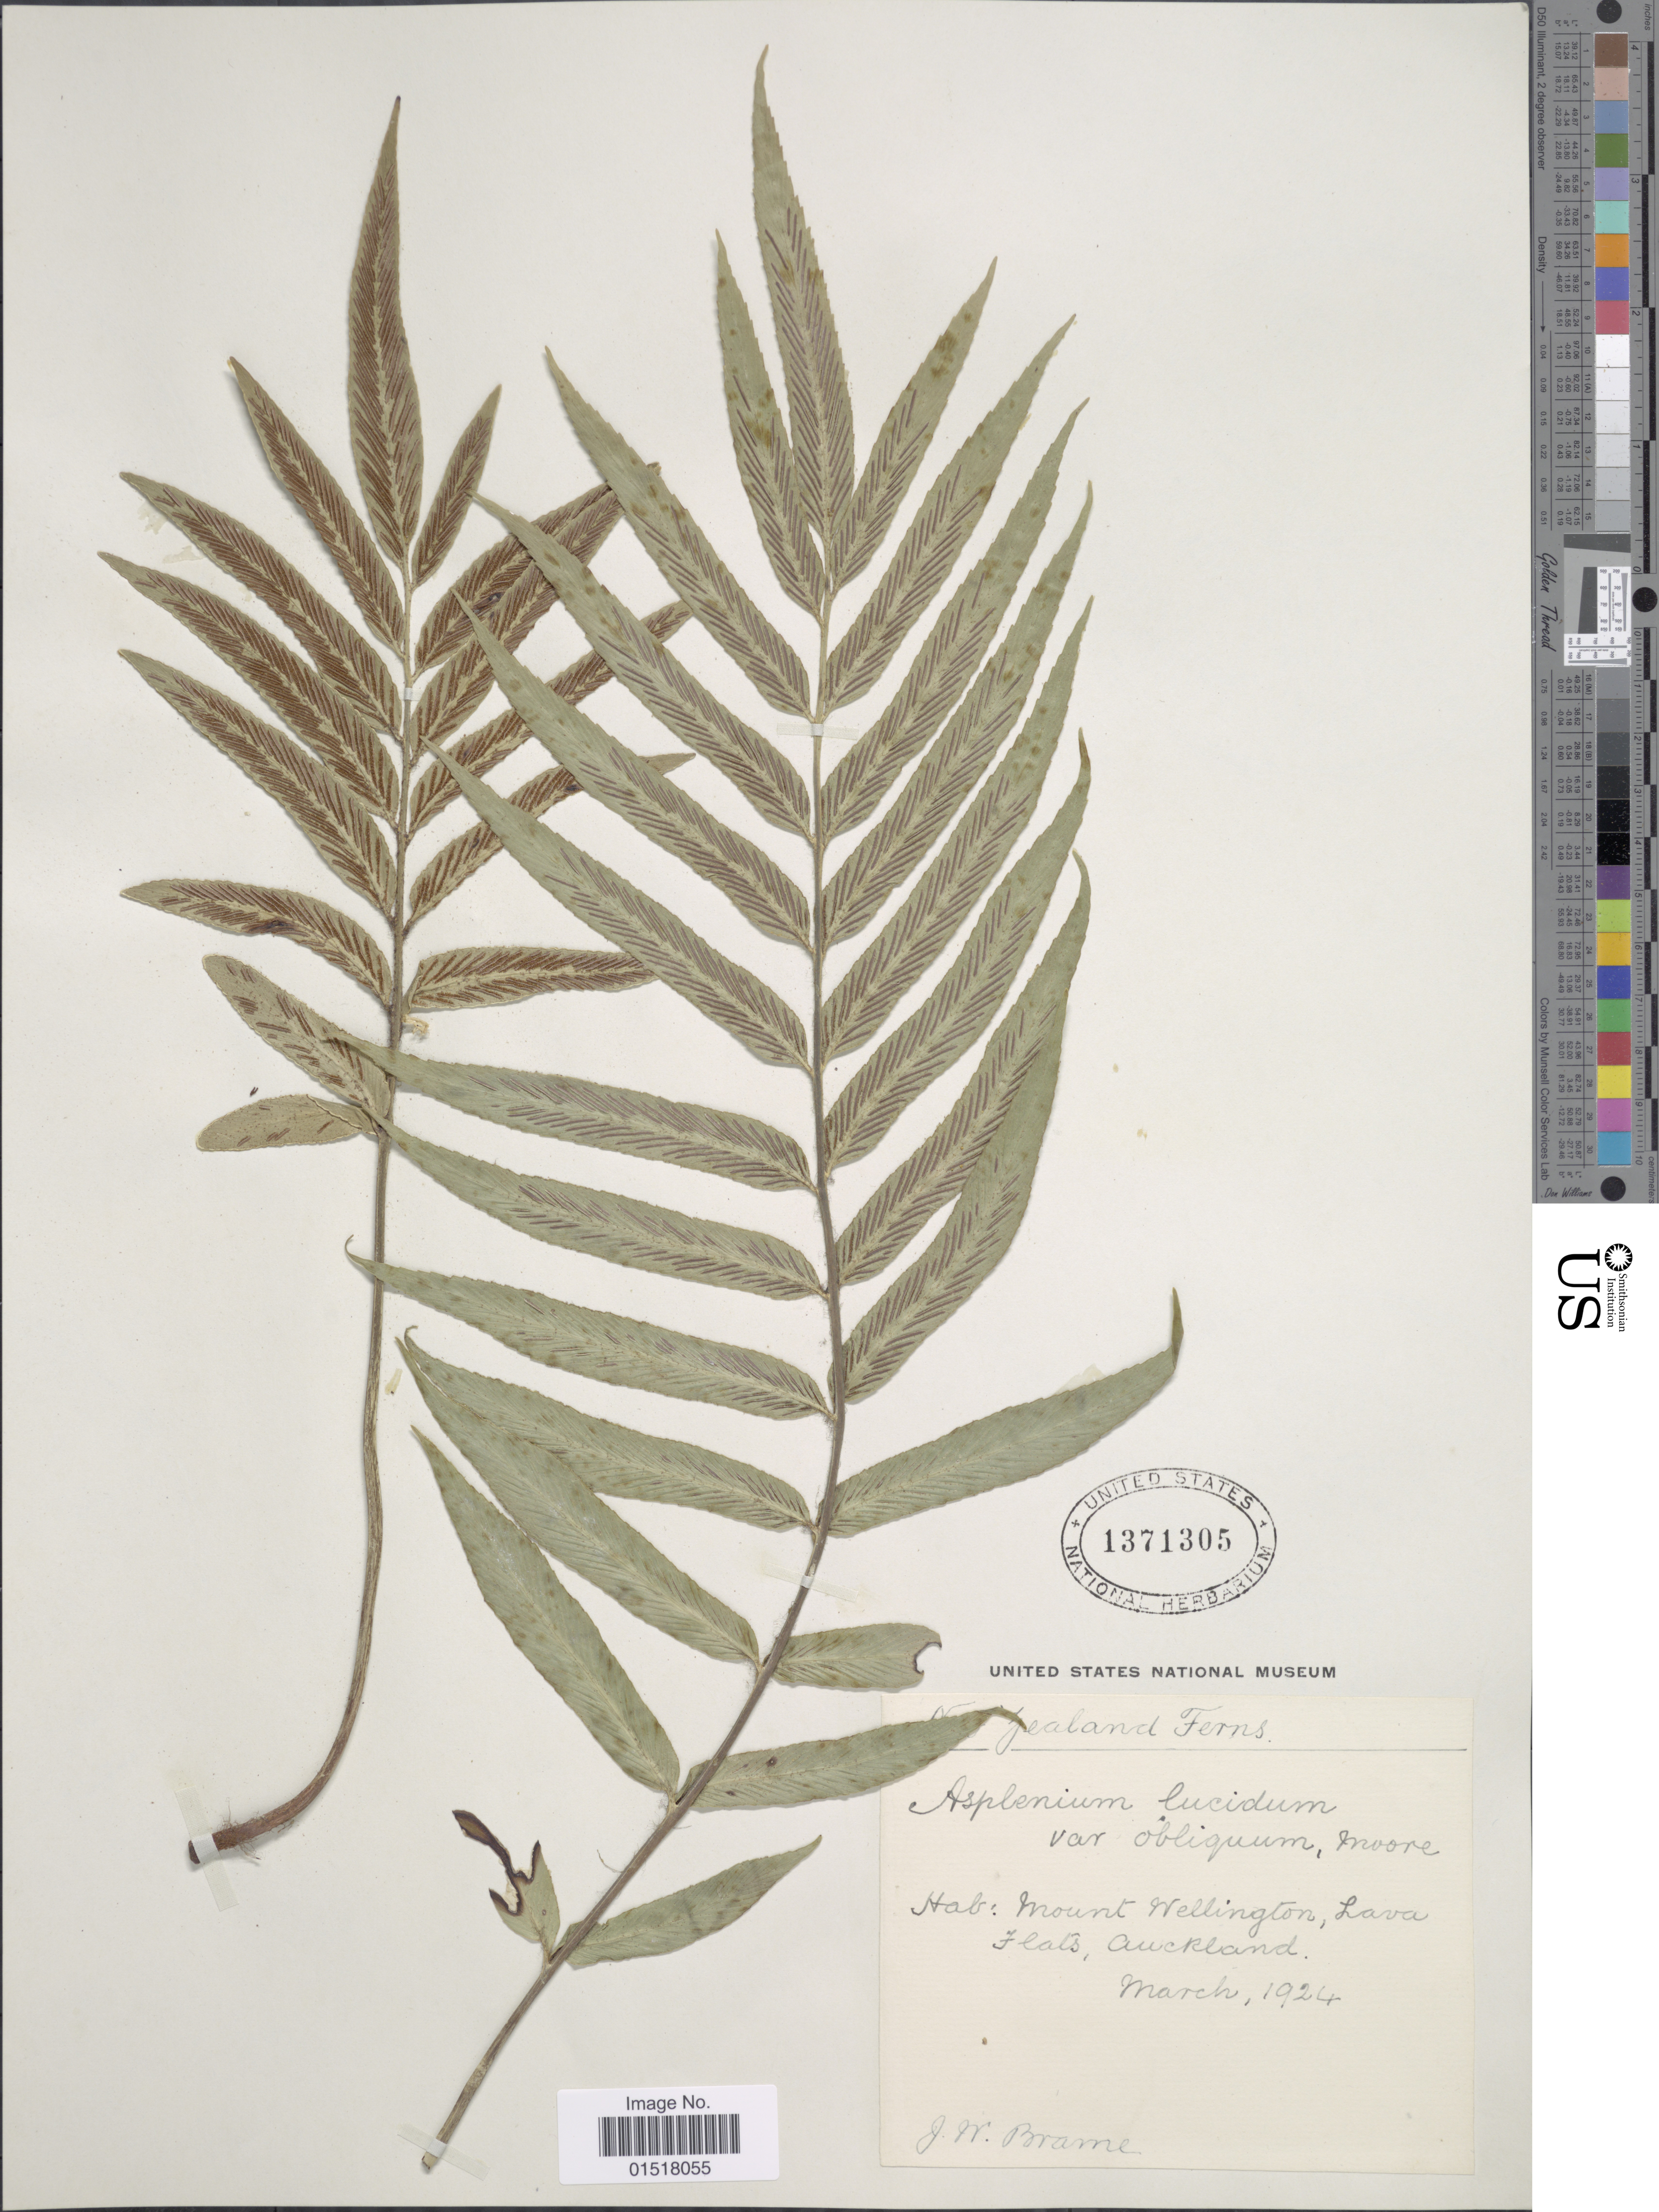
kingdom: Plantae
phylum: Tracheophyta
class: Polypodiopsida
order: Polypodiales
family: Aspleniaceae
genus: Asplenium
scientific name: Asplenium oblongifolium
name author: Colenso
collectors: J. Brame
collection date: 1924-03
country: New Zealand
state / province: Auckland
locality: Mount Wellington, Lava Flats, Auckland.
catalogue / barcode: US 1371305